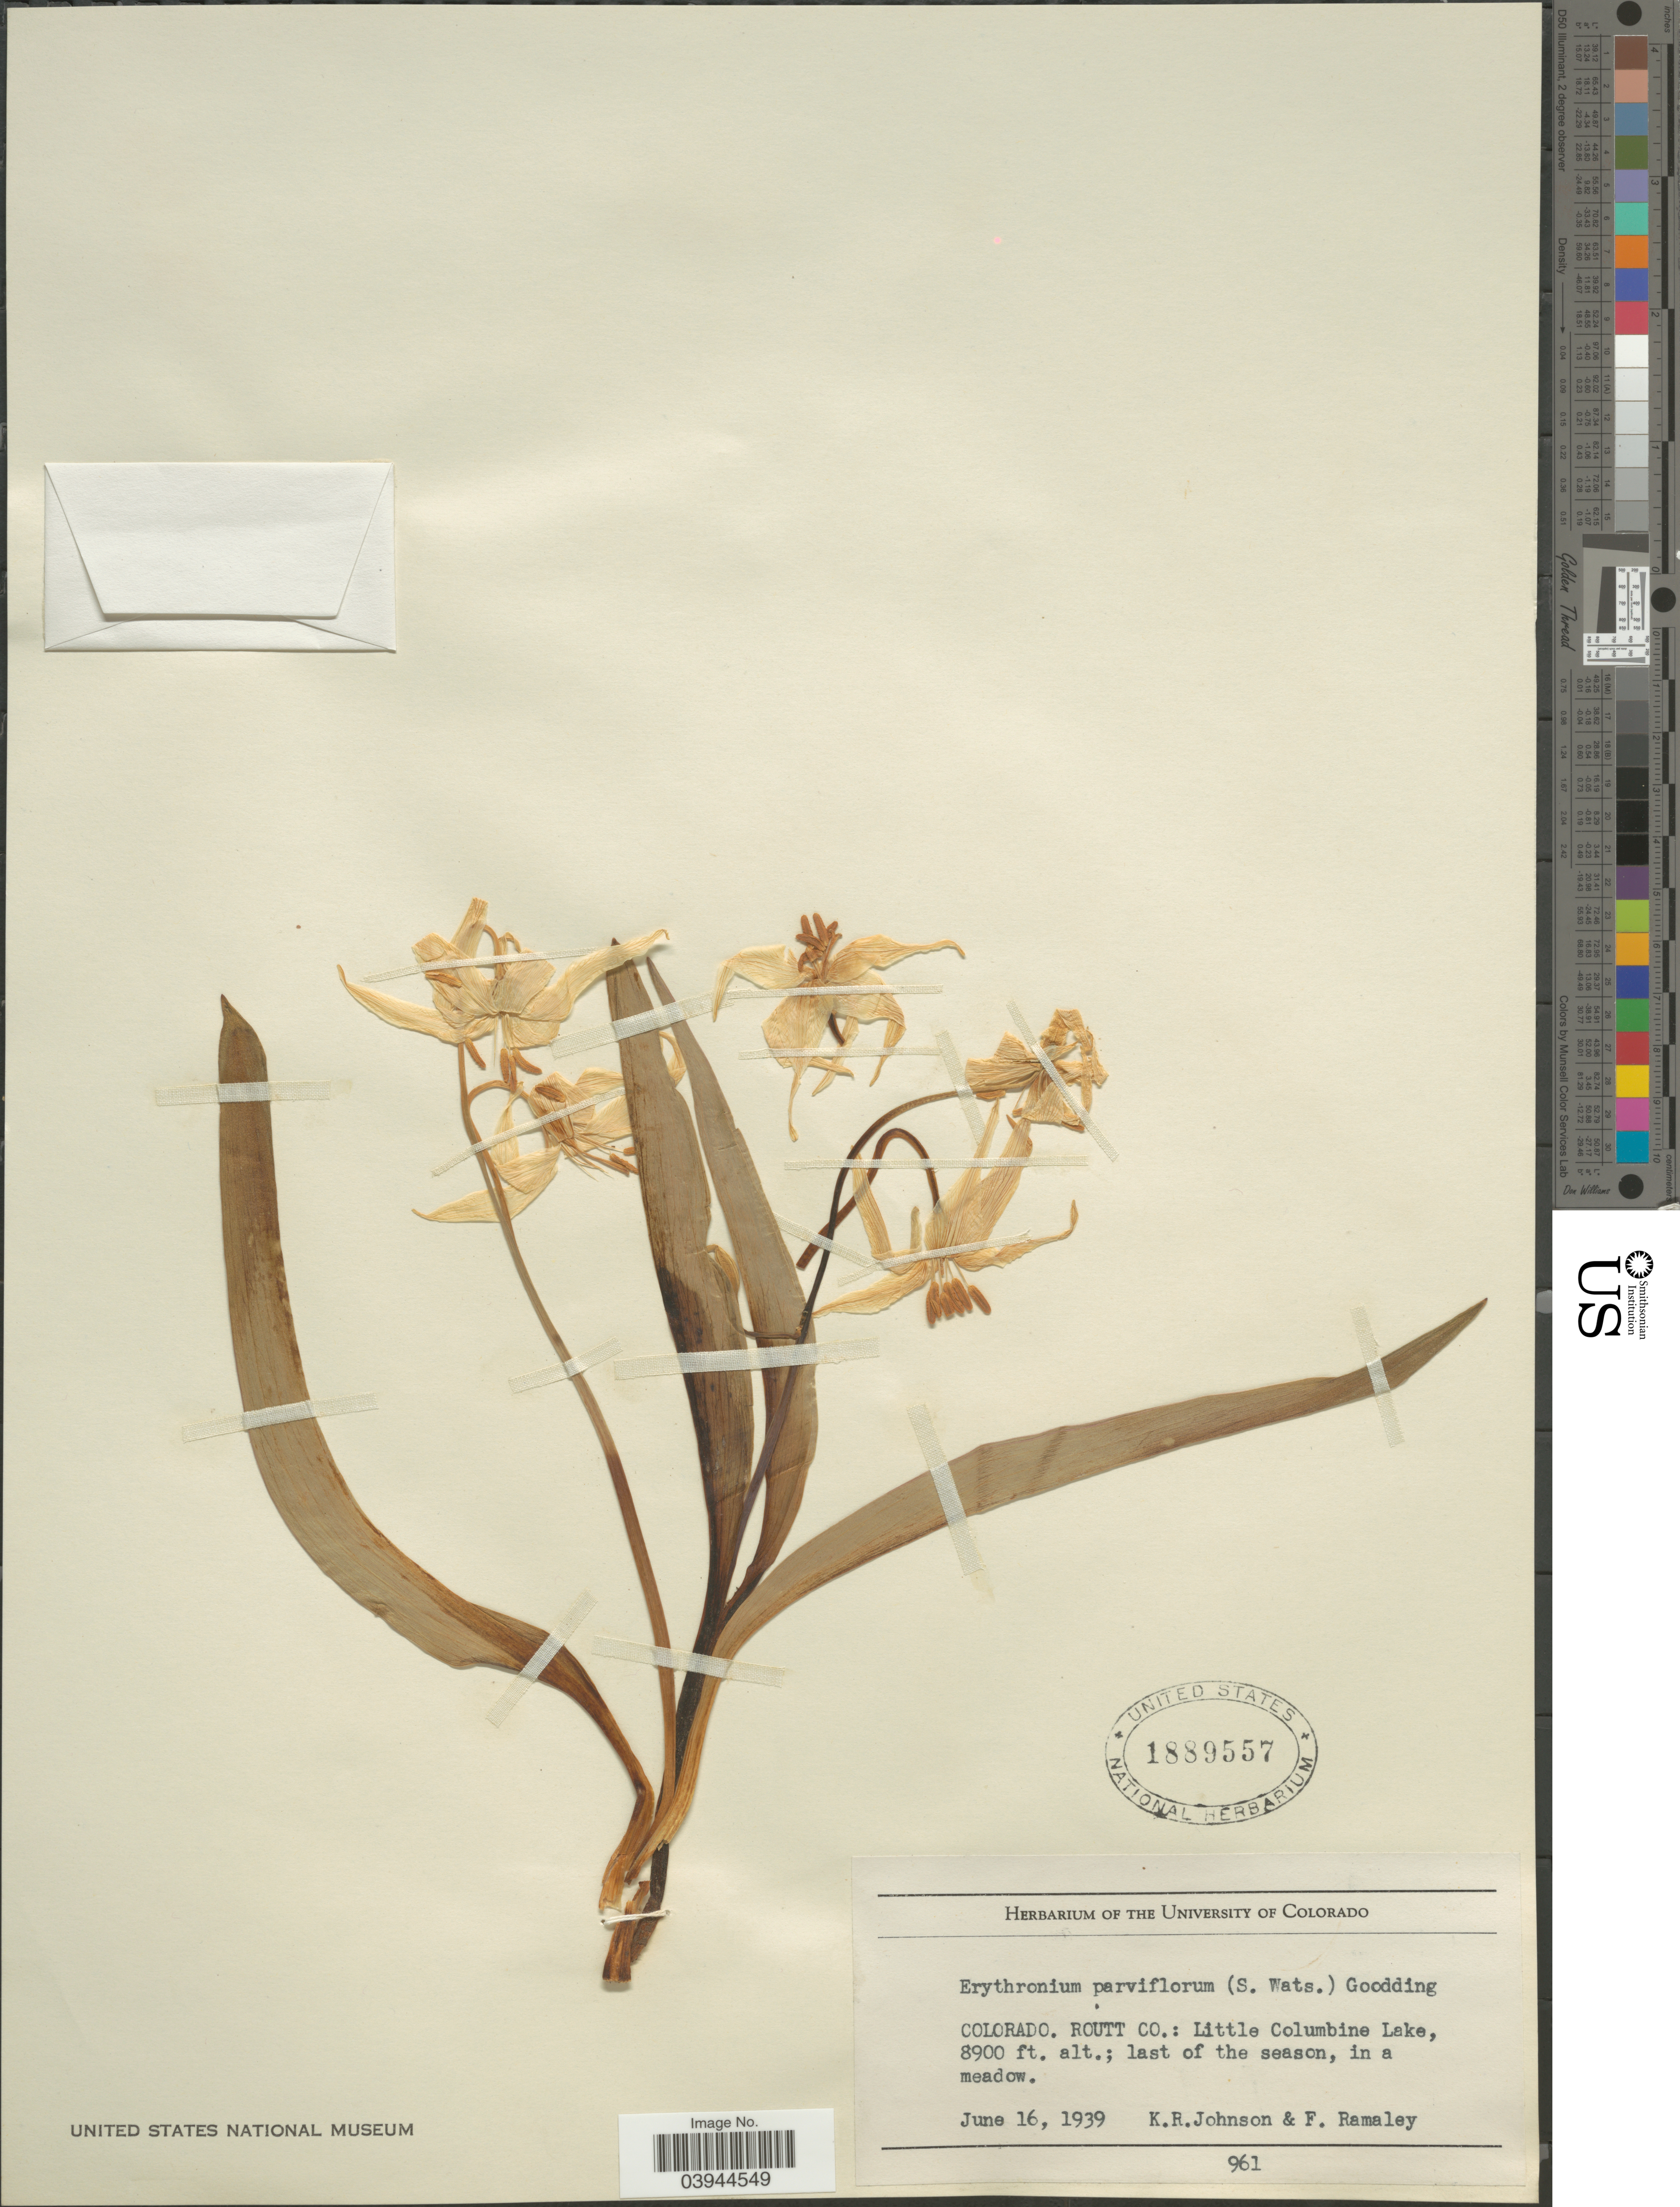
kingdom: Plantae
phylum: Tracheophyta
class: Liliopsida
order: Liliales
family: Liliaceae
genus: Erythronium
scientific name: Erythronium parviflorum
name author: (S. Watson) Goodd.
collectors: K. Johnson & F. Ramaley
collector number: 961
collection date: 1939-06-16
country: United States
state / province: Colorado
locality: Routt Co.: Little Columbine Lake.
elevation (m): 2713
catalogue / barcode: US 1889557